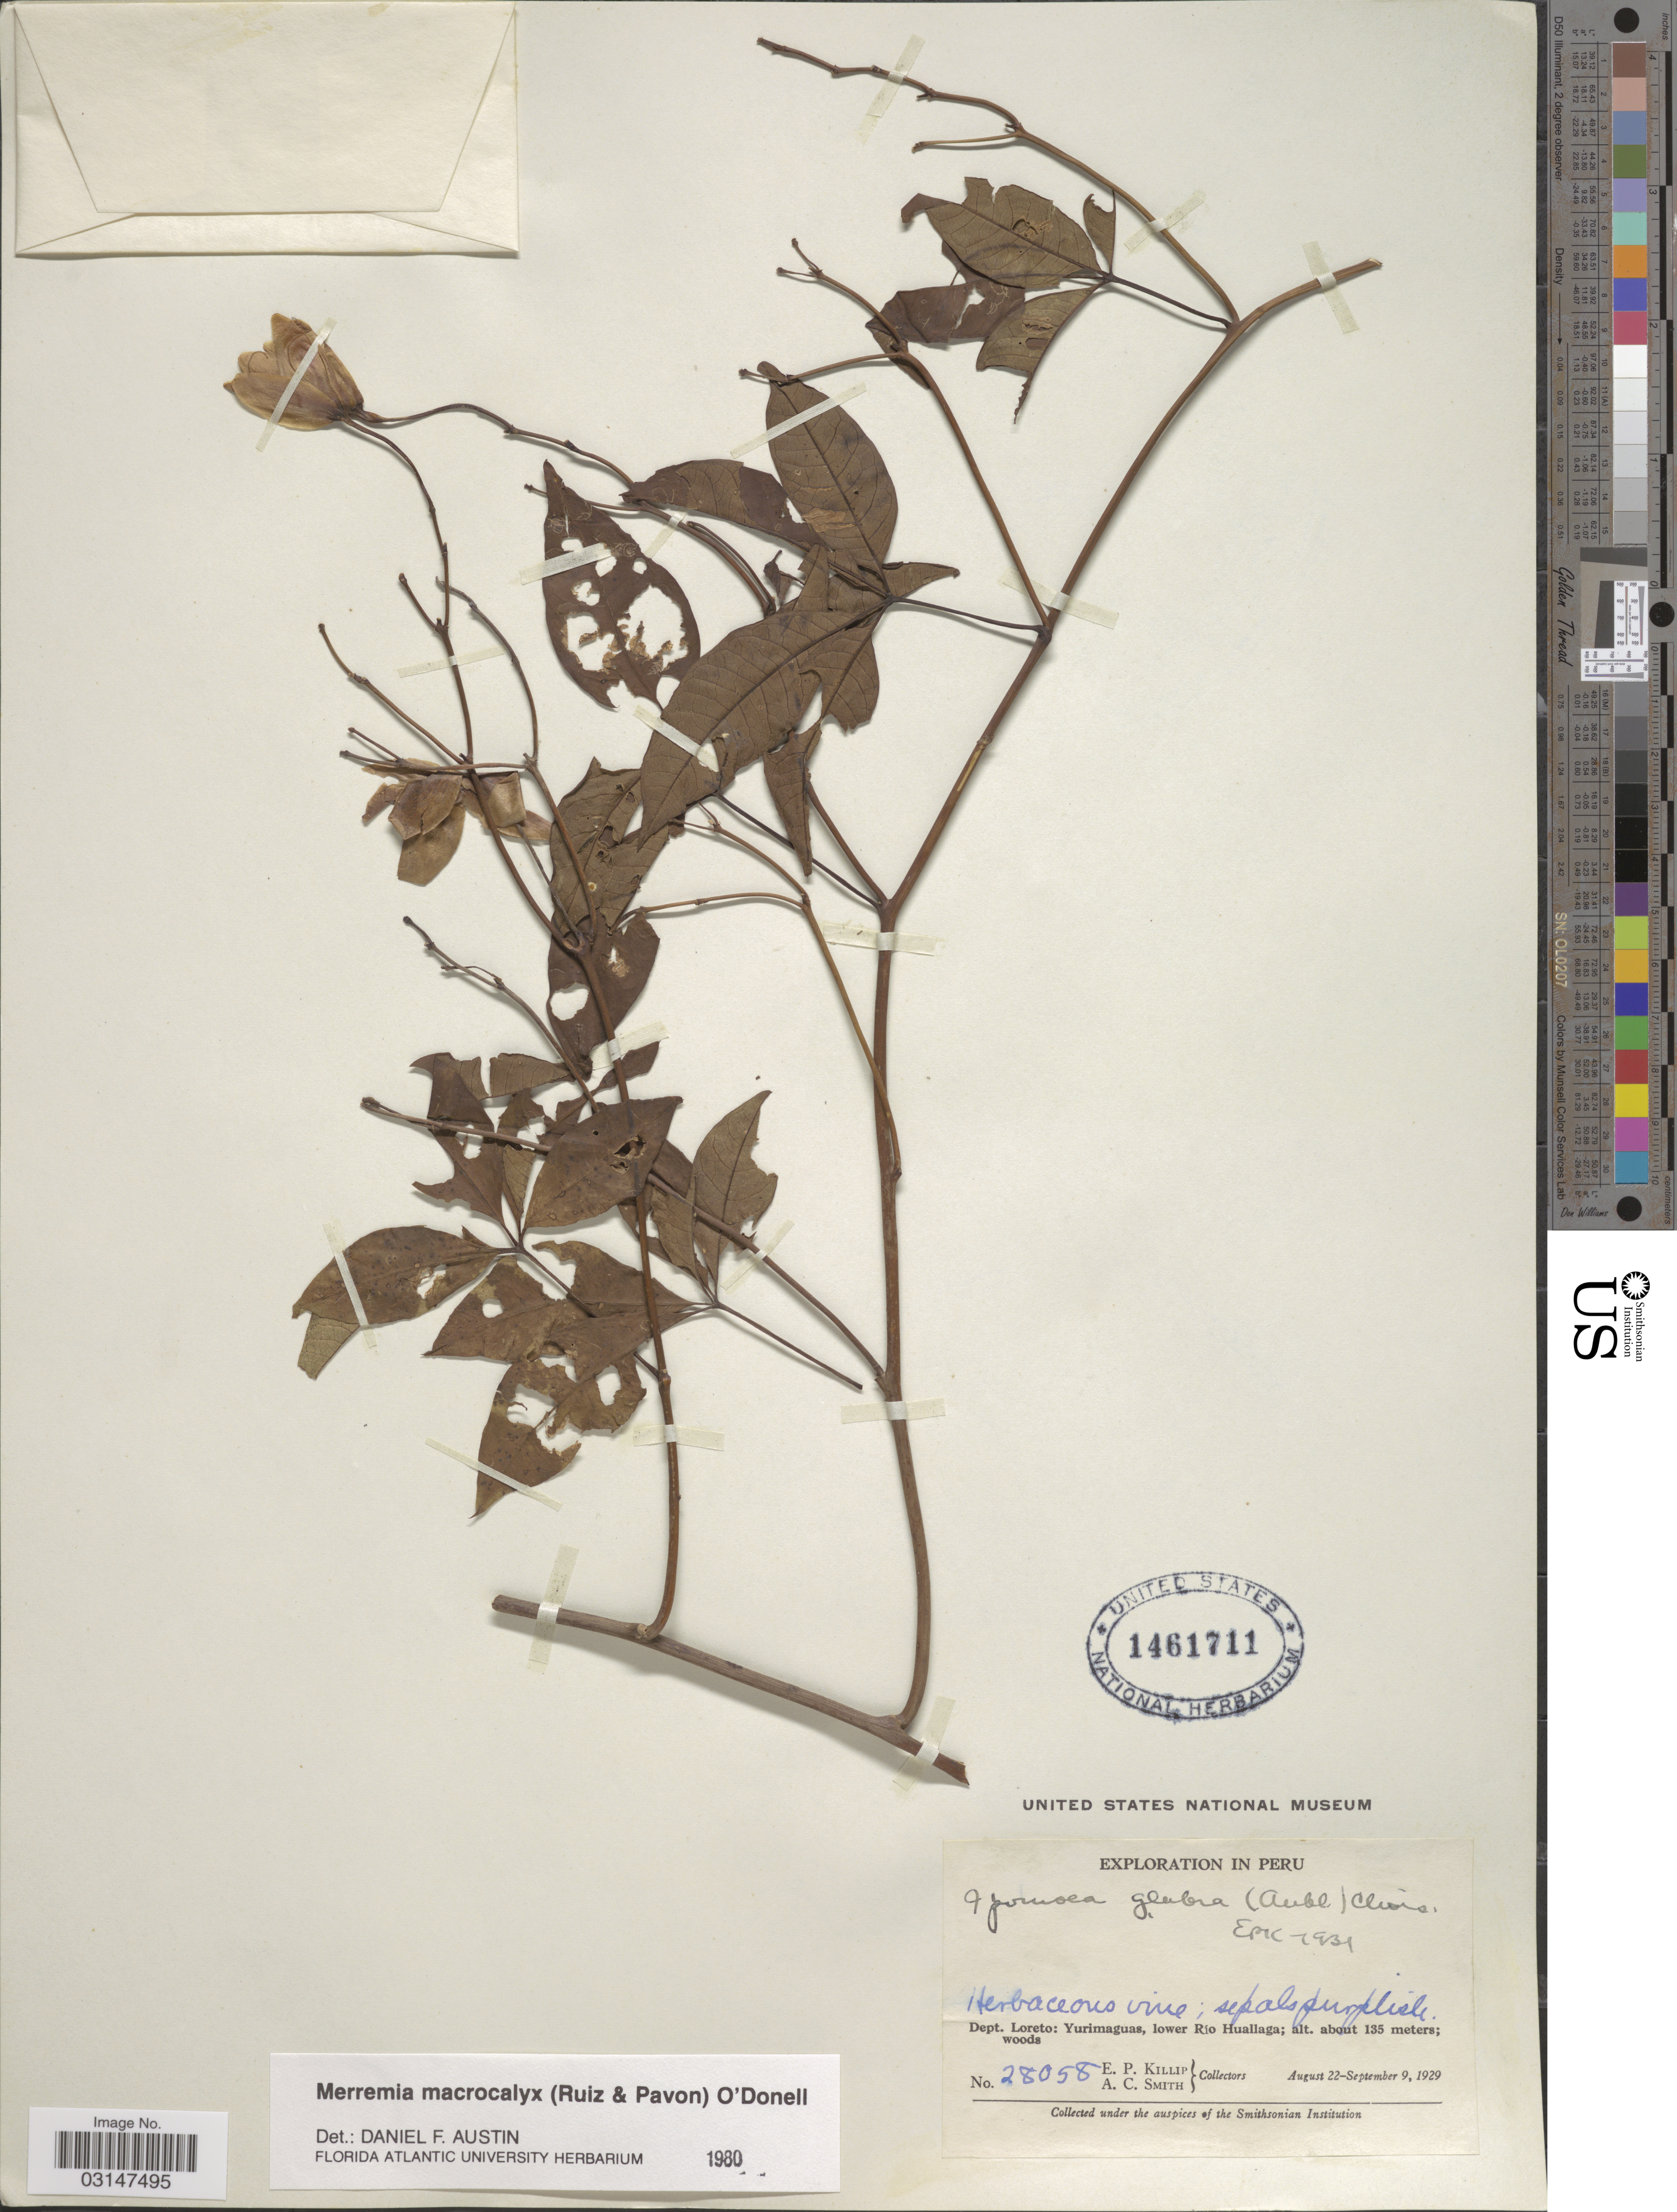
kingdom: Plantae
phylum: Tracheophyta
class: Magnoliopsida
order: Solanales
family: Convolvulaceae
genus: Distimake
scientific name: Distimake macrocalyx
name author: (Ruiz & Pav.) A. R. Simões & Staples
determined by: Strong, Mark T., (BOT), Smithsonian Institution - National Museum of Natural History (UNITED STATES)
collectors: E. P. Killip & A. C. Smith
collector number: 28058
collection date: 1929-08-22/1929-09-09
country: Peru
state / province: Loreto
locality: Dept. Loreto: Yurimaguas, lower Rio Huallaga.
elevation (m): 135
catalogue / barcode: US 1461711